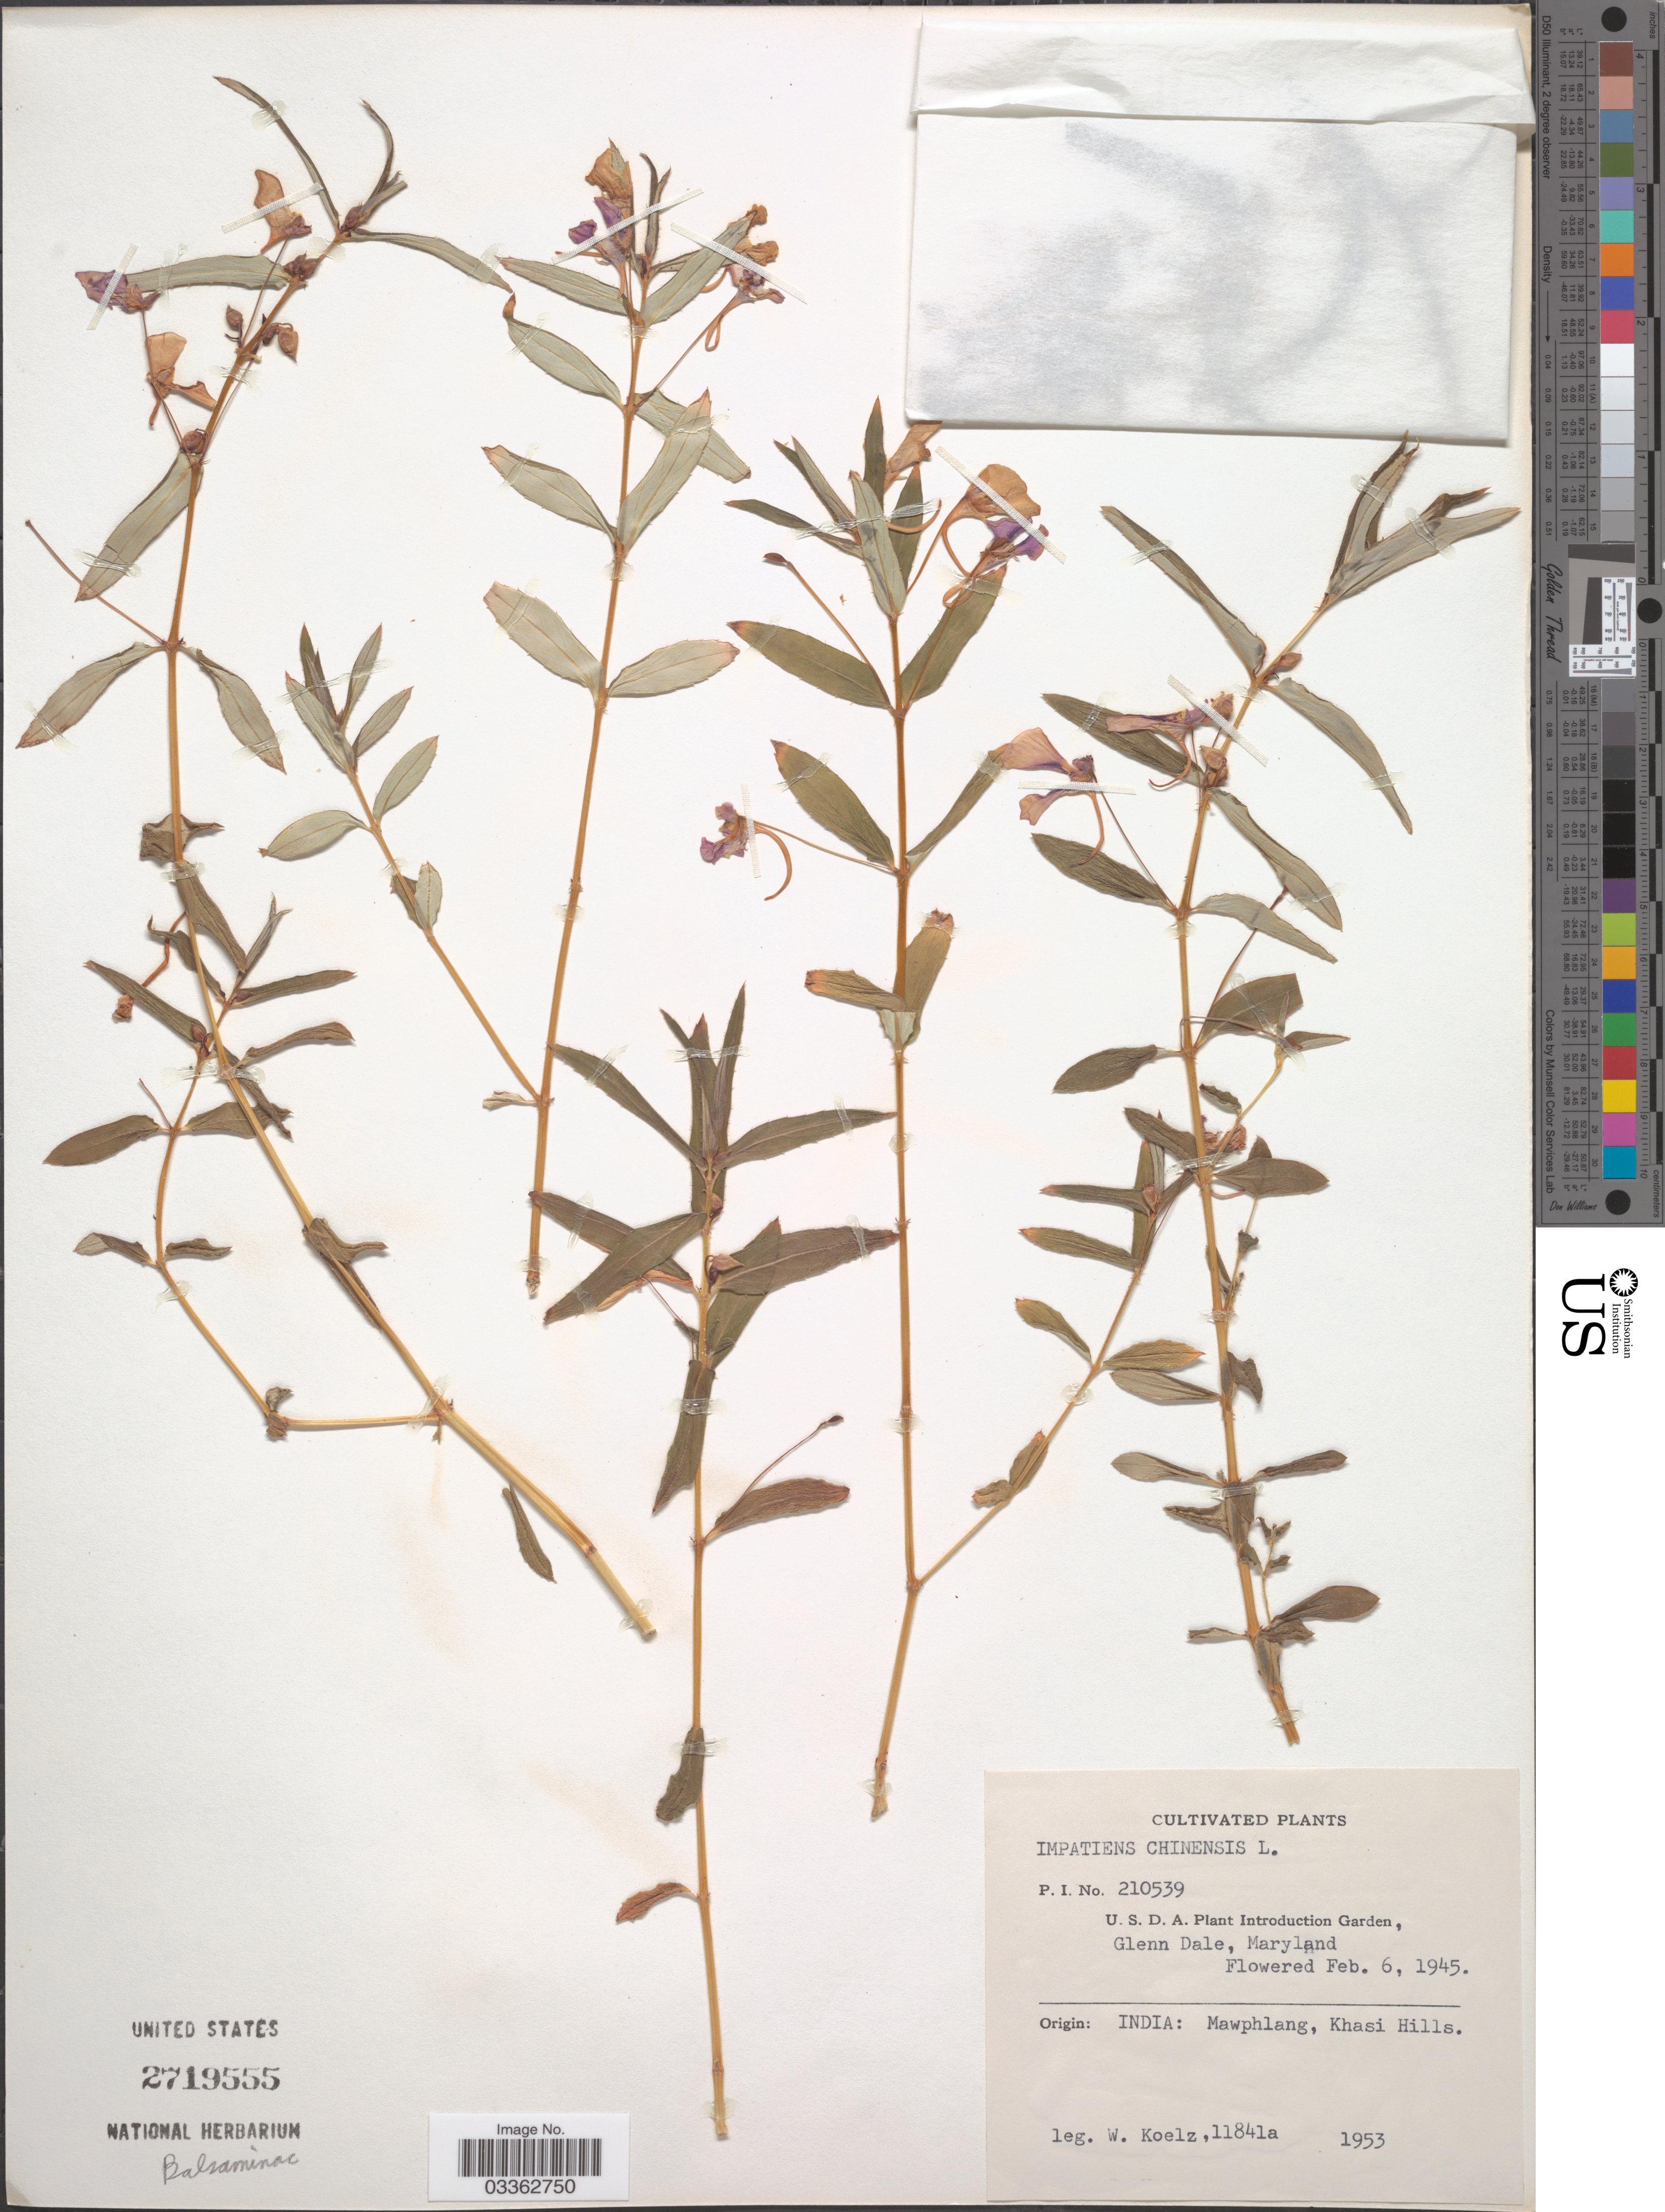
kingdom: Plantae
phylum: Tracheophyta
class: Magnoliopsida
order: Ericales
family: Balsaminaceae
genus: Impatiens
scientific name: Impatiens chinensis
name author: L.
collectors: W. Koelz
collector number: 11841a?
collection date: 1945-02-06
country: United States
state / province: Maryland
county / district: Prince George's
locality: U.S. D.A. Plant Introduction Garden, Glen Dale.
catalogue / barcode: US 2719555